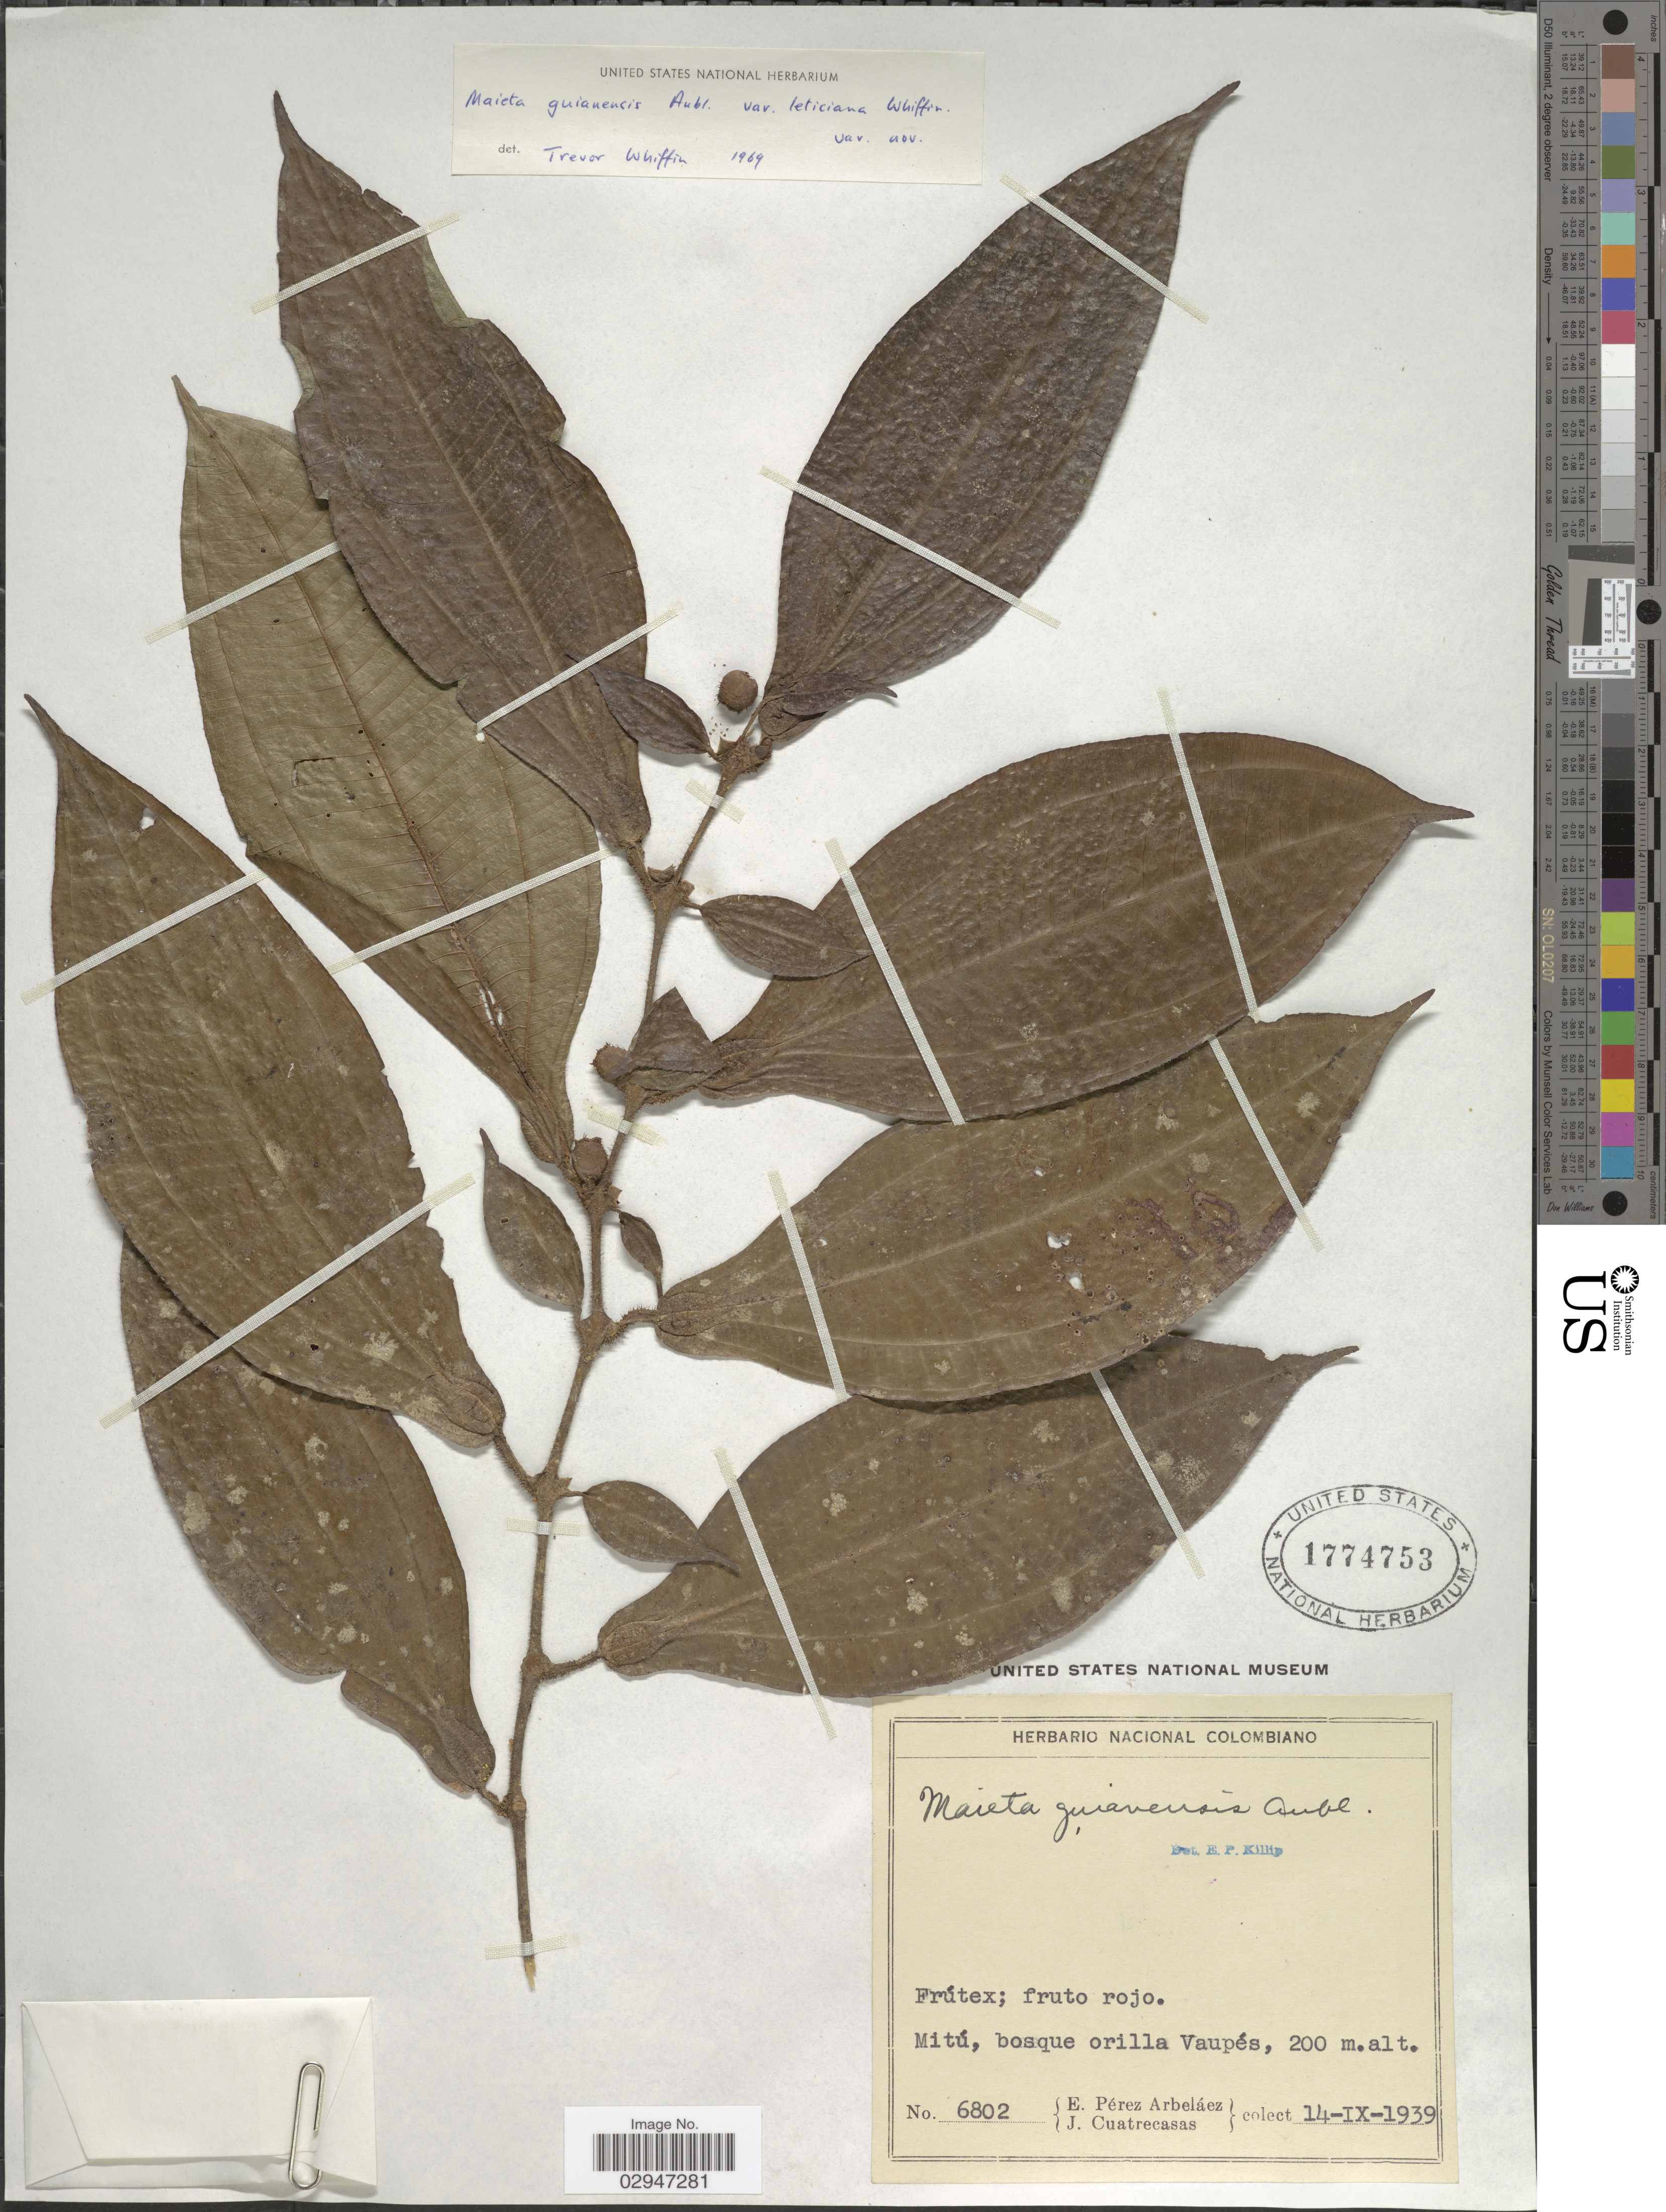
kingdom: Plantae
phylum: Tracheophyta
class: Magnoliopsida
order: Myrtales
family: Melastomataceae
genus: Maieta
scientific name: Maieta guianensis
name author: Aubl.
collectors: E. Pérez Arbeláez & J. Cuatrecasas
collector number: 6802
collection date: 1939-09-14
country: Colombia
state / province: Vaupés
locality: Mitú, bosque orilla Vaupés.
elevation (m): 200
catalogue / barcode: US 1774753